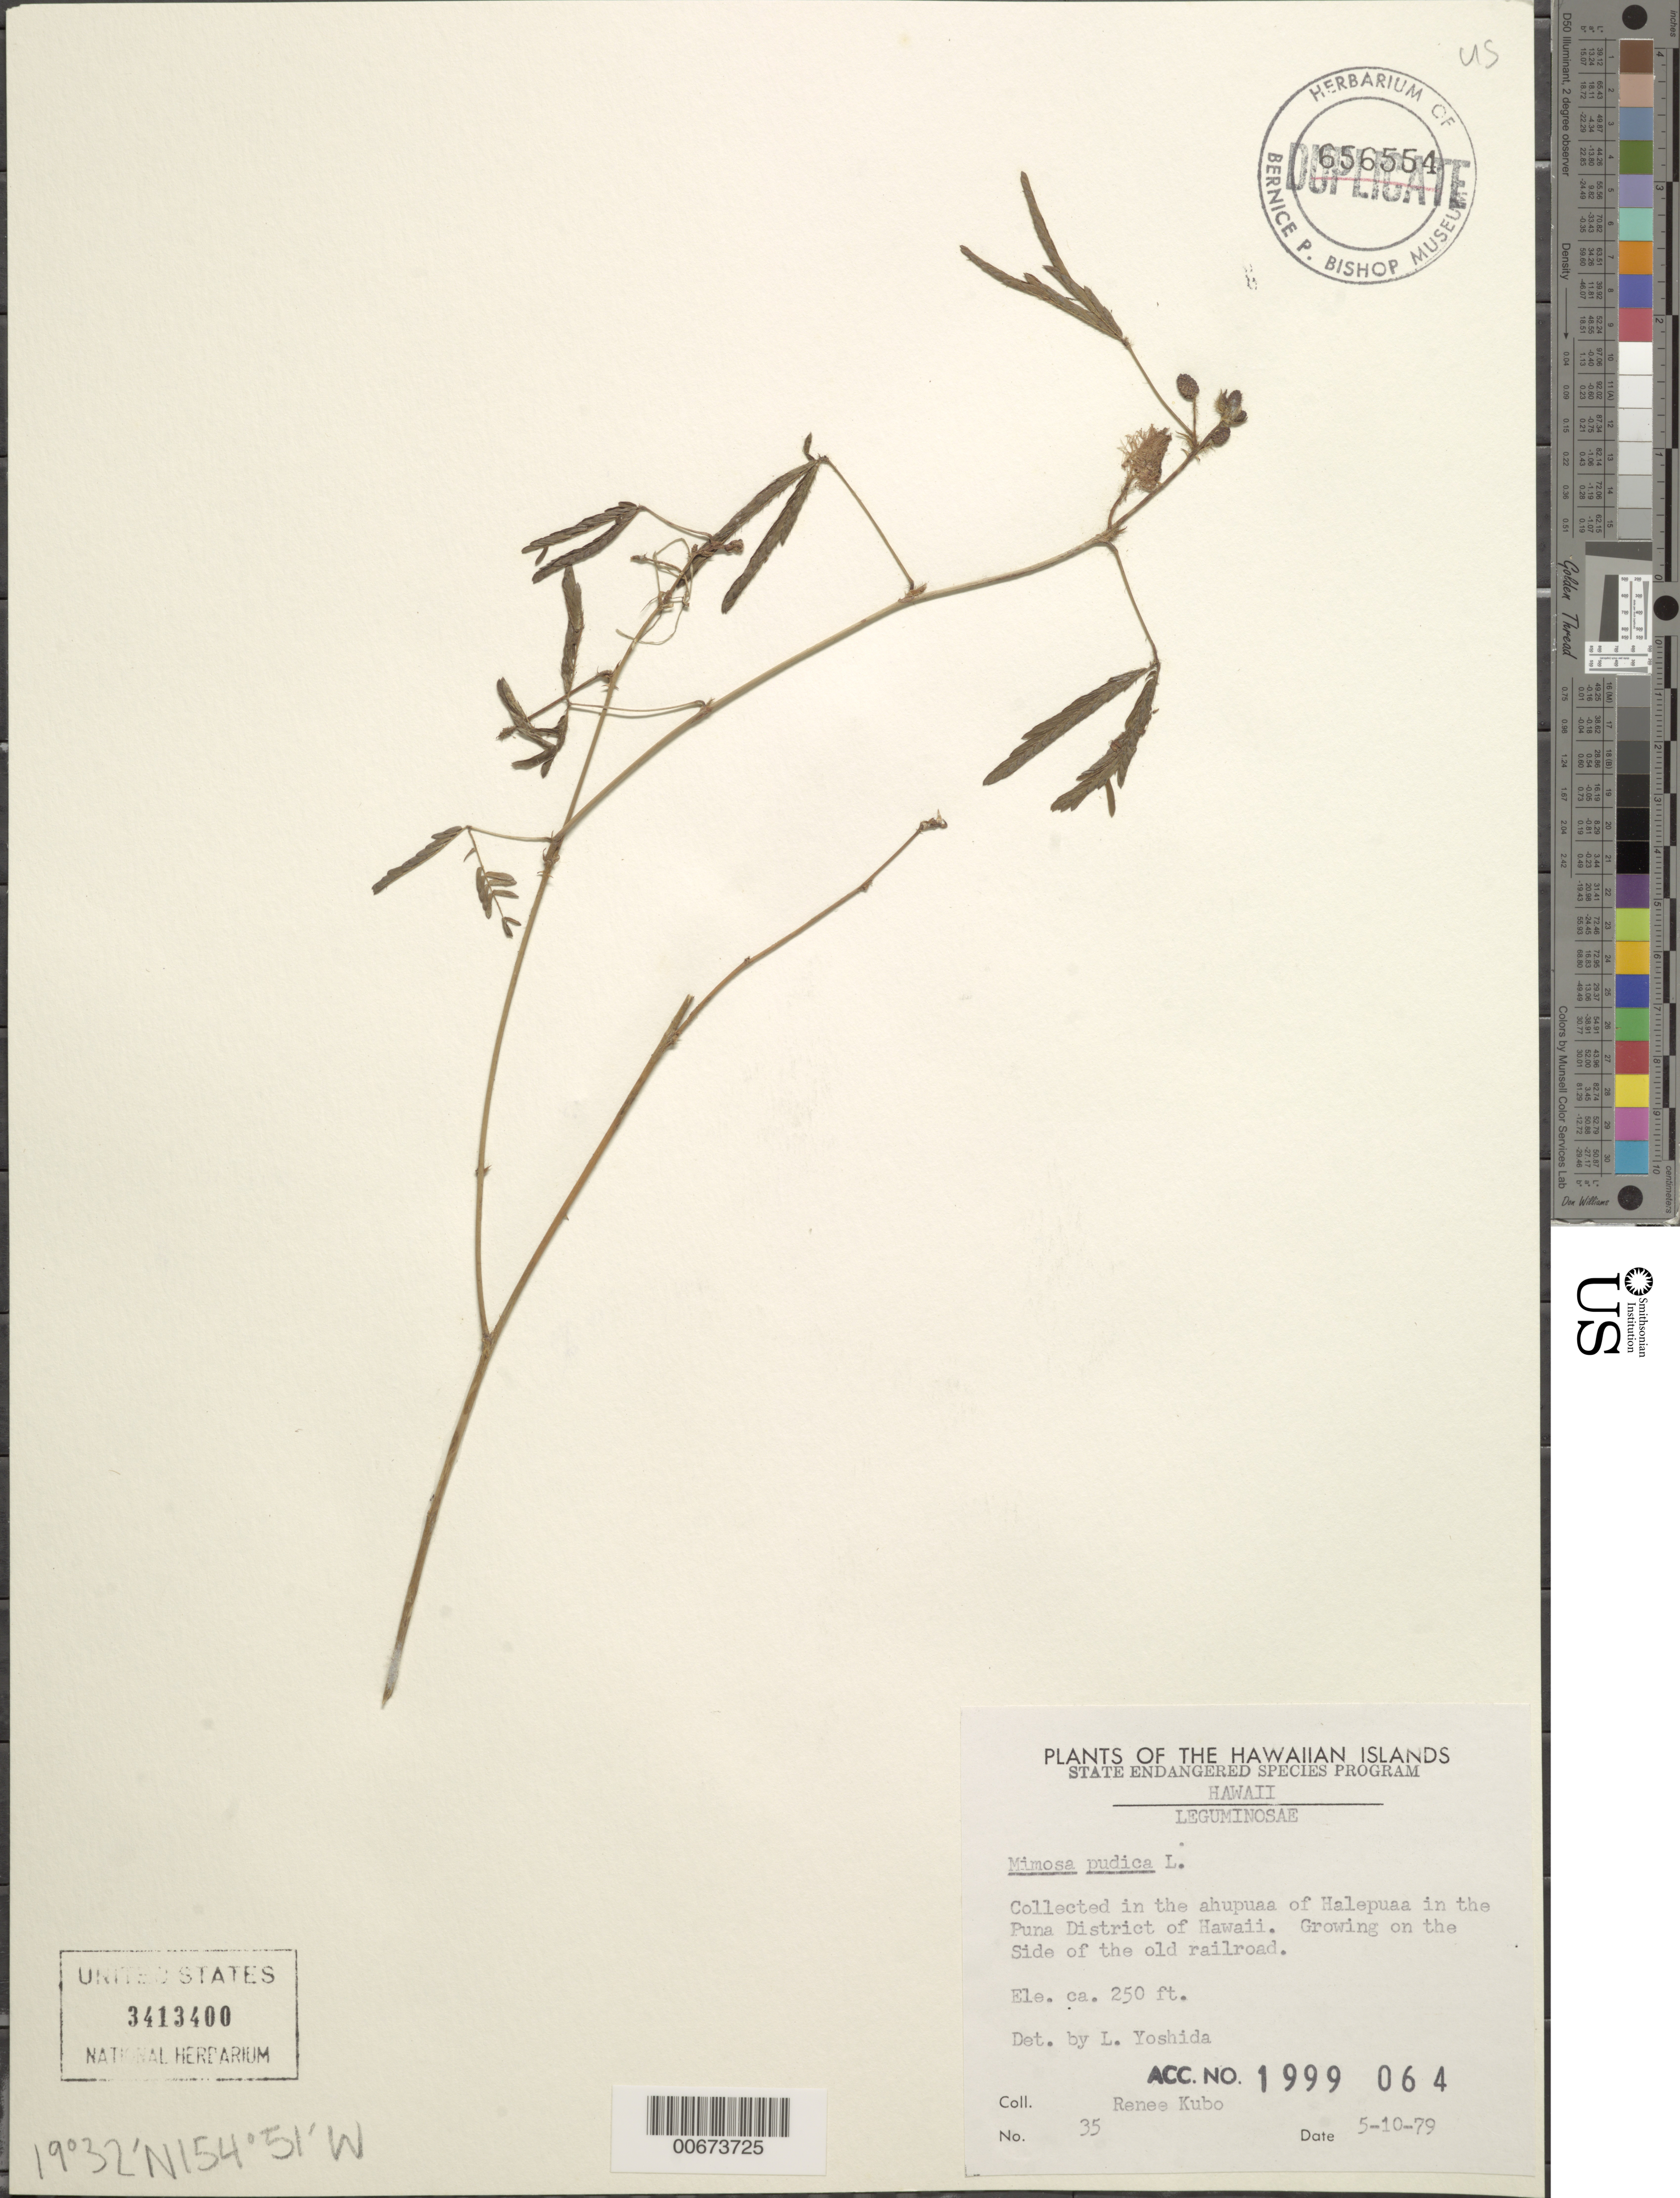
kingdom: Plantae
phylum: Tracheophyta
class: Magnoliopsida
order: Fabales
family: Fabaceae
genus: Mimosa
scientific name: Mimosa pudica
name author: L.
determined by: Yoshida, L.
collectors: R. Kubo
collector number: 35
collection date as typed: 5 Oct 1979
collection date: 1979-10-05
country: United States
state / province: Hawaii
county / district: Hawaii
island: Hawaii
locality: Puna District of Hawaii, in the ahupuaa of Halepuaa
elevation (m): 76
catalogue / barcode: US 3413400